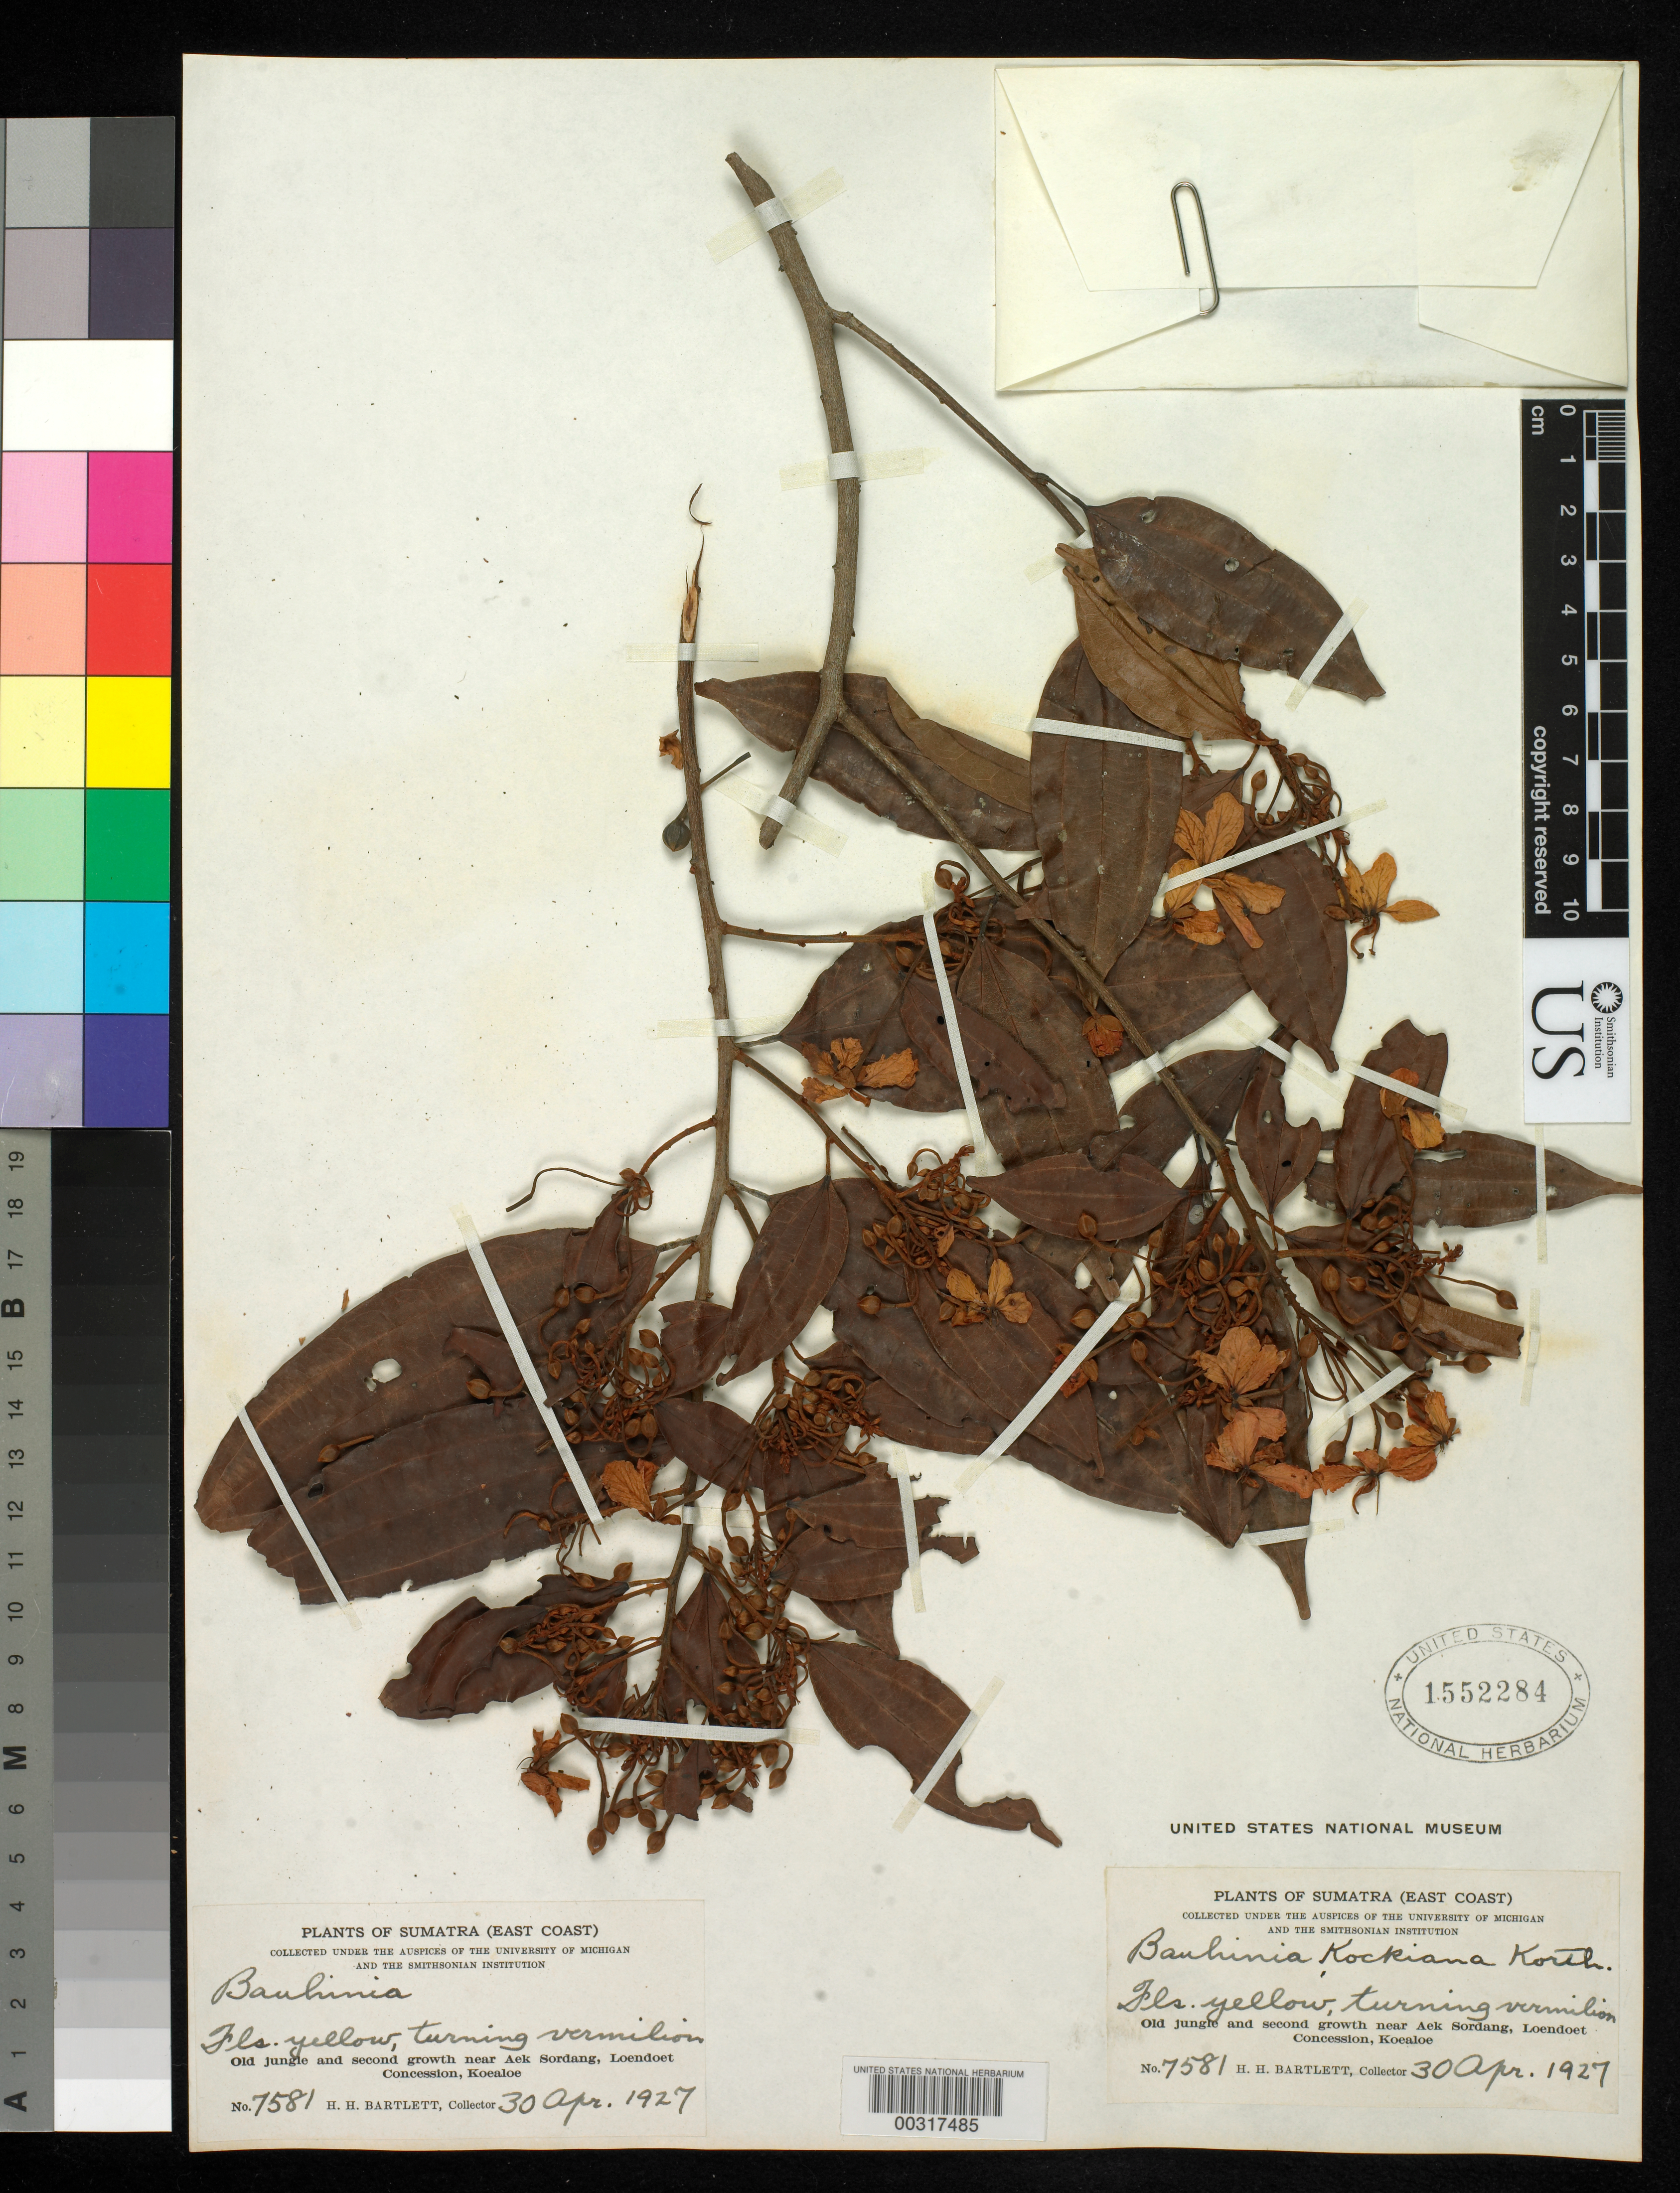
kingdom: Plantae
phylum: Tracheophyta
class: Magnoliopsida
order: Fabales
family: Fabaceae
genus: Phanera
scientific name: Phanera kockiana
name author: (Korth.) Benth.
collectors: H. H. Bartlett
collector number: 7581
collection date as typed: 30 Apr 1927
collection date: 1927-04-30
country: Indonesia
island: Sumatra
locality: Near aek sordang, loendoet concession, koealoe; e coast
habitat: Old jungle and second growth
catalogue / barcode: US 1552284